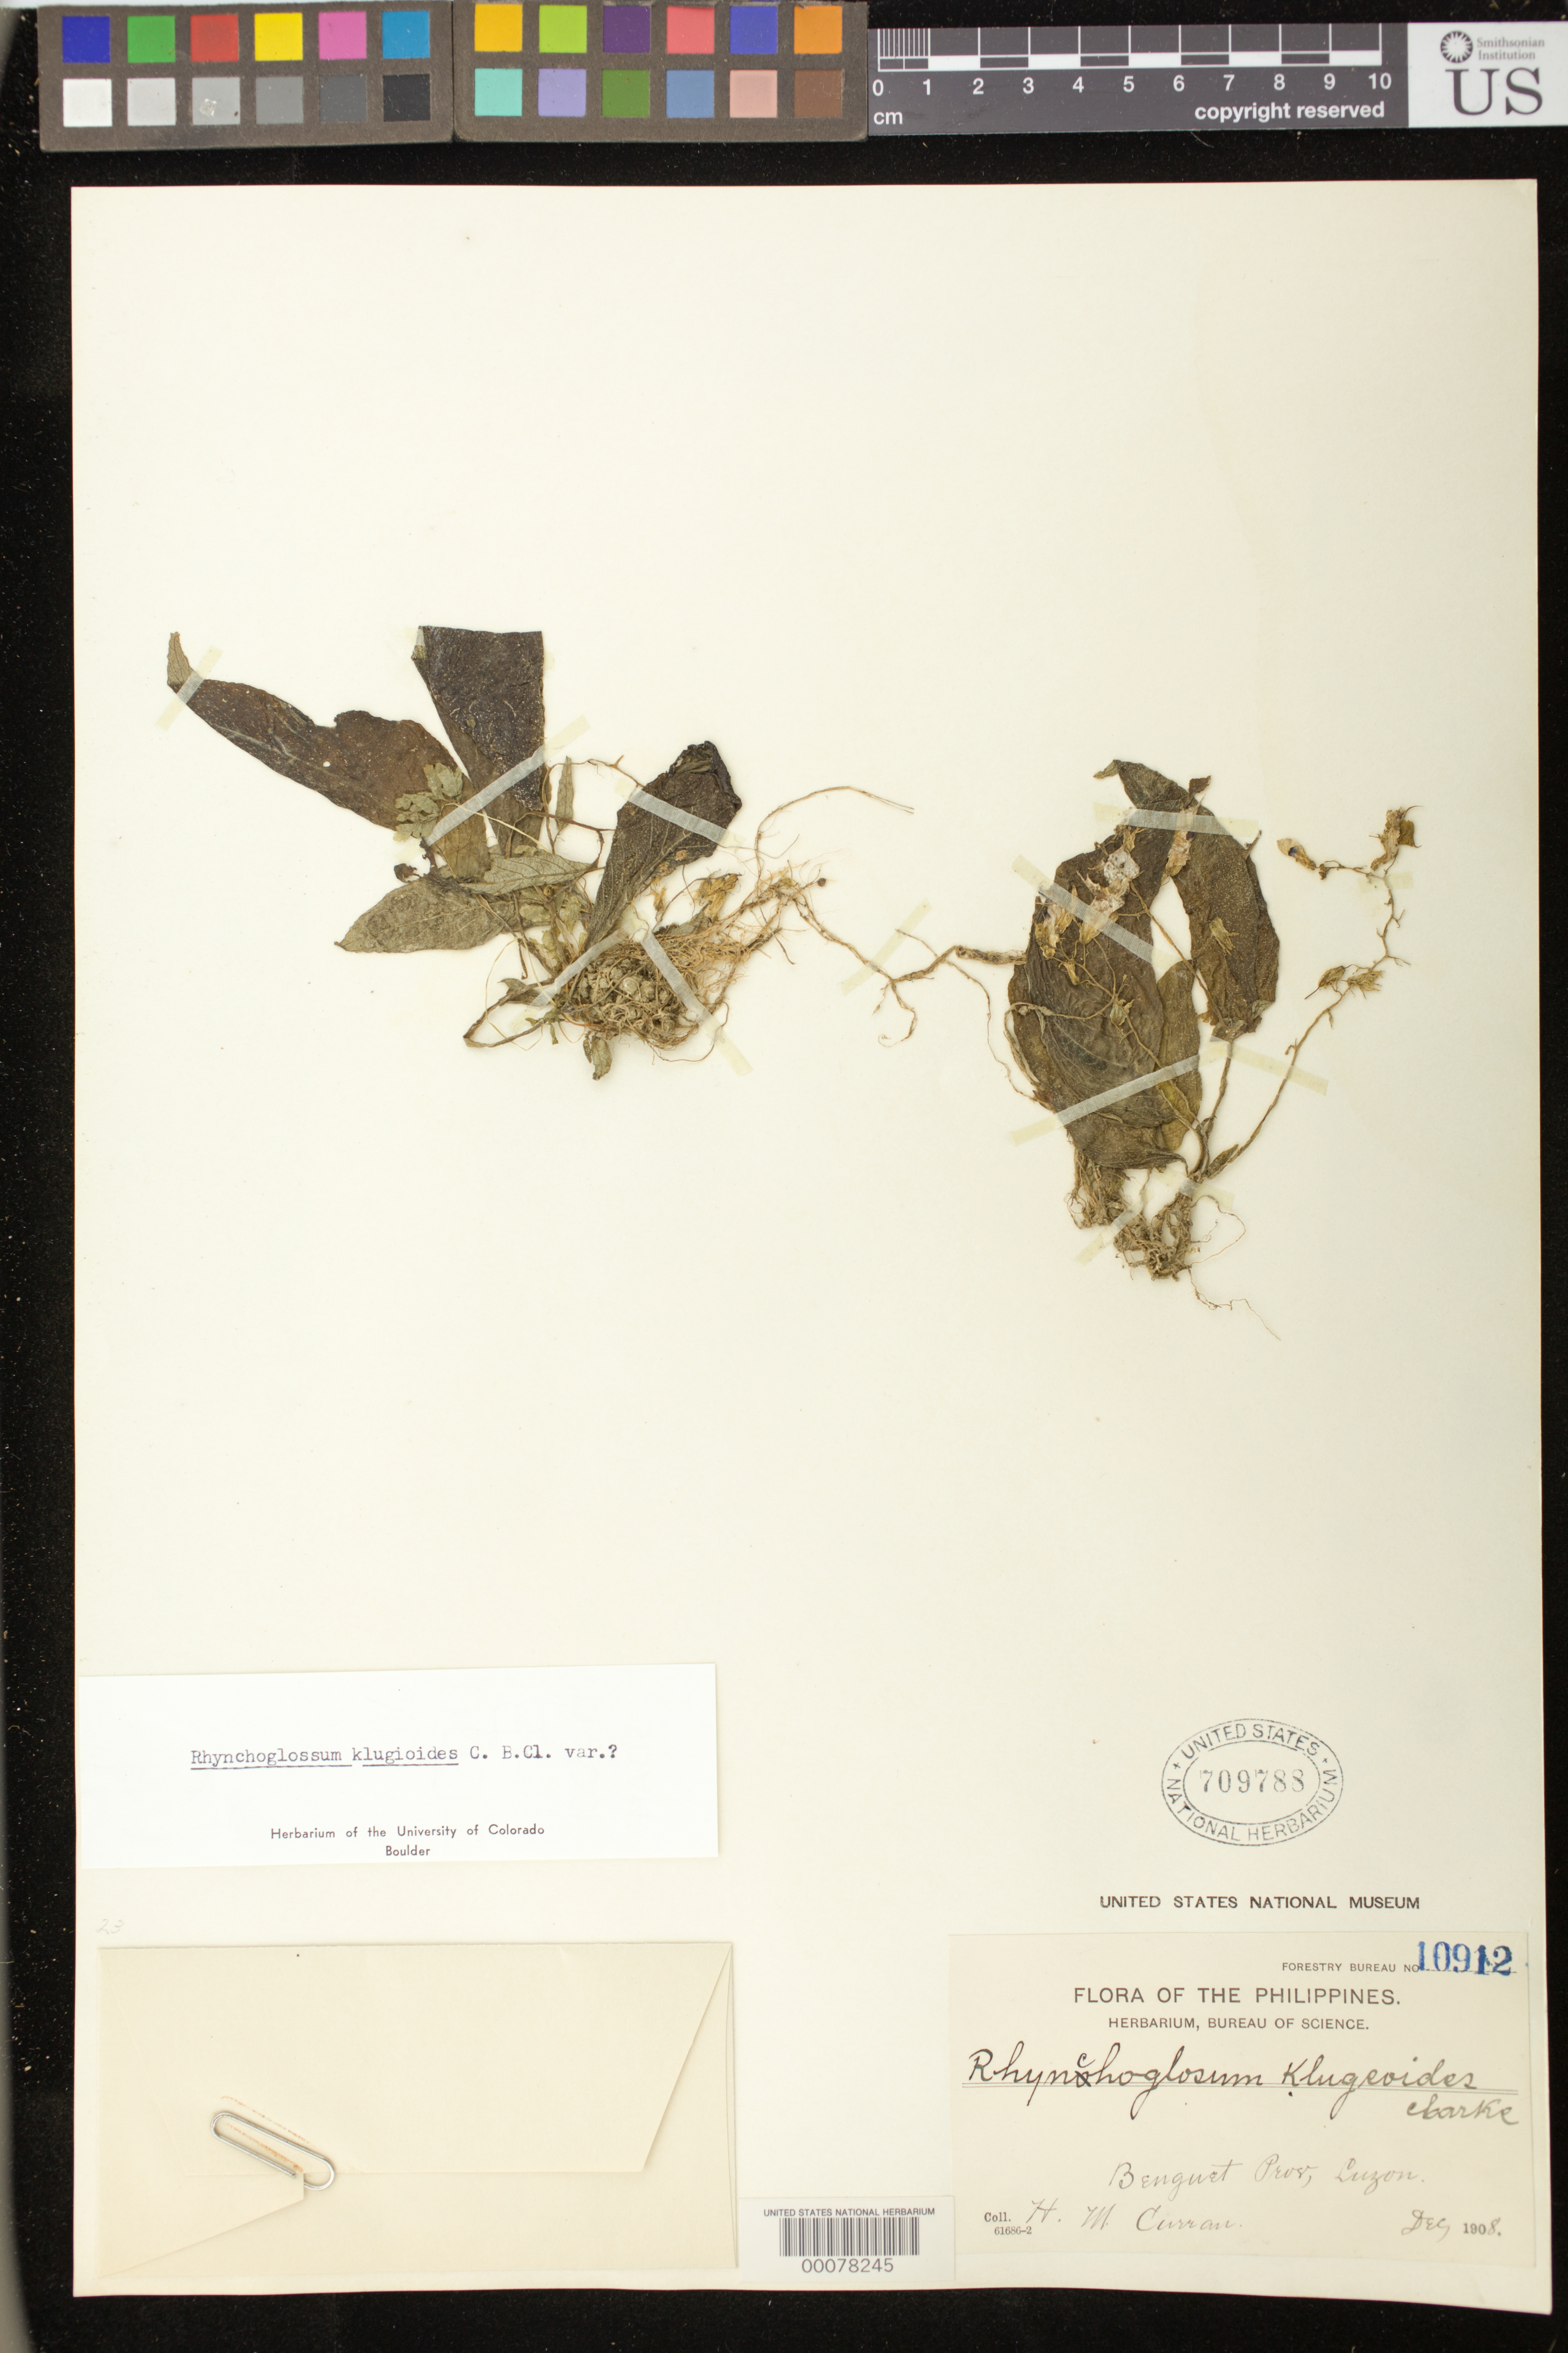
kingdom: Plantae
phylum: Tracheophyta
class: Magnoliopsida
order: Lamiales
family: Gesneriaceae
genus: Rhynchoglossum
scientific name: Rhynchoglossum klugioides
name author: C.B. Clarke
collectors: H. M. Curran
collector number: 10912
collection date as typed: Dec 1908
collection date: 1908-12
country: Philippines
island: Luzon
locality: Benguet,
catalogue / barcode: US 709788